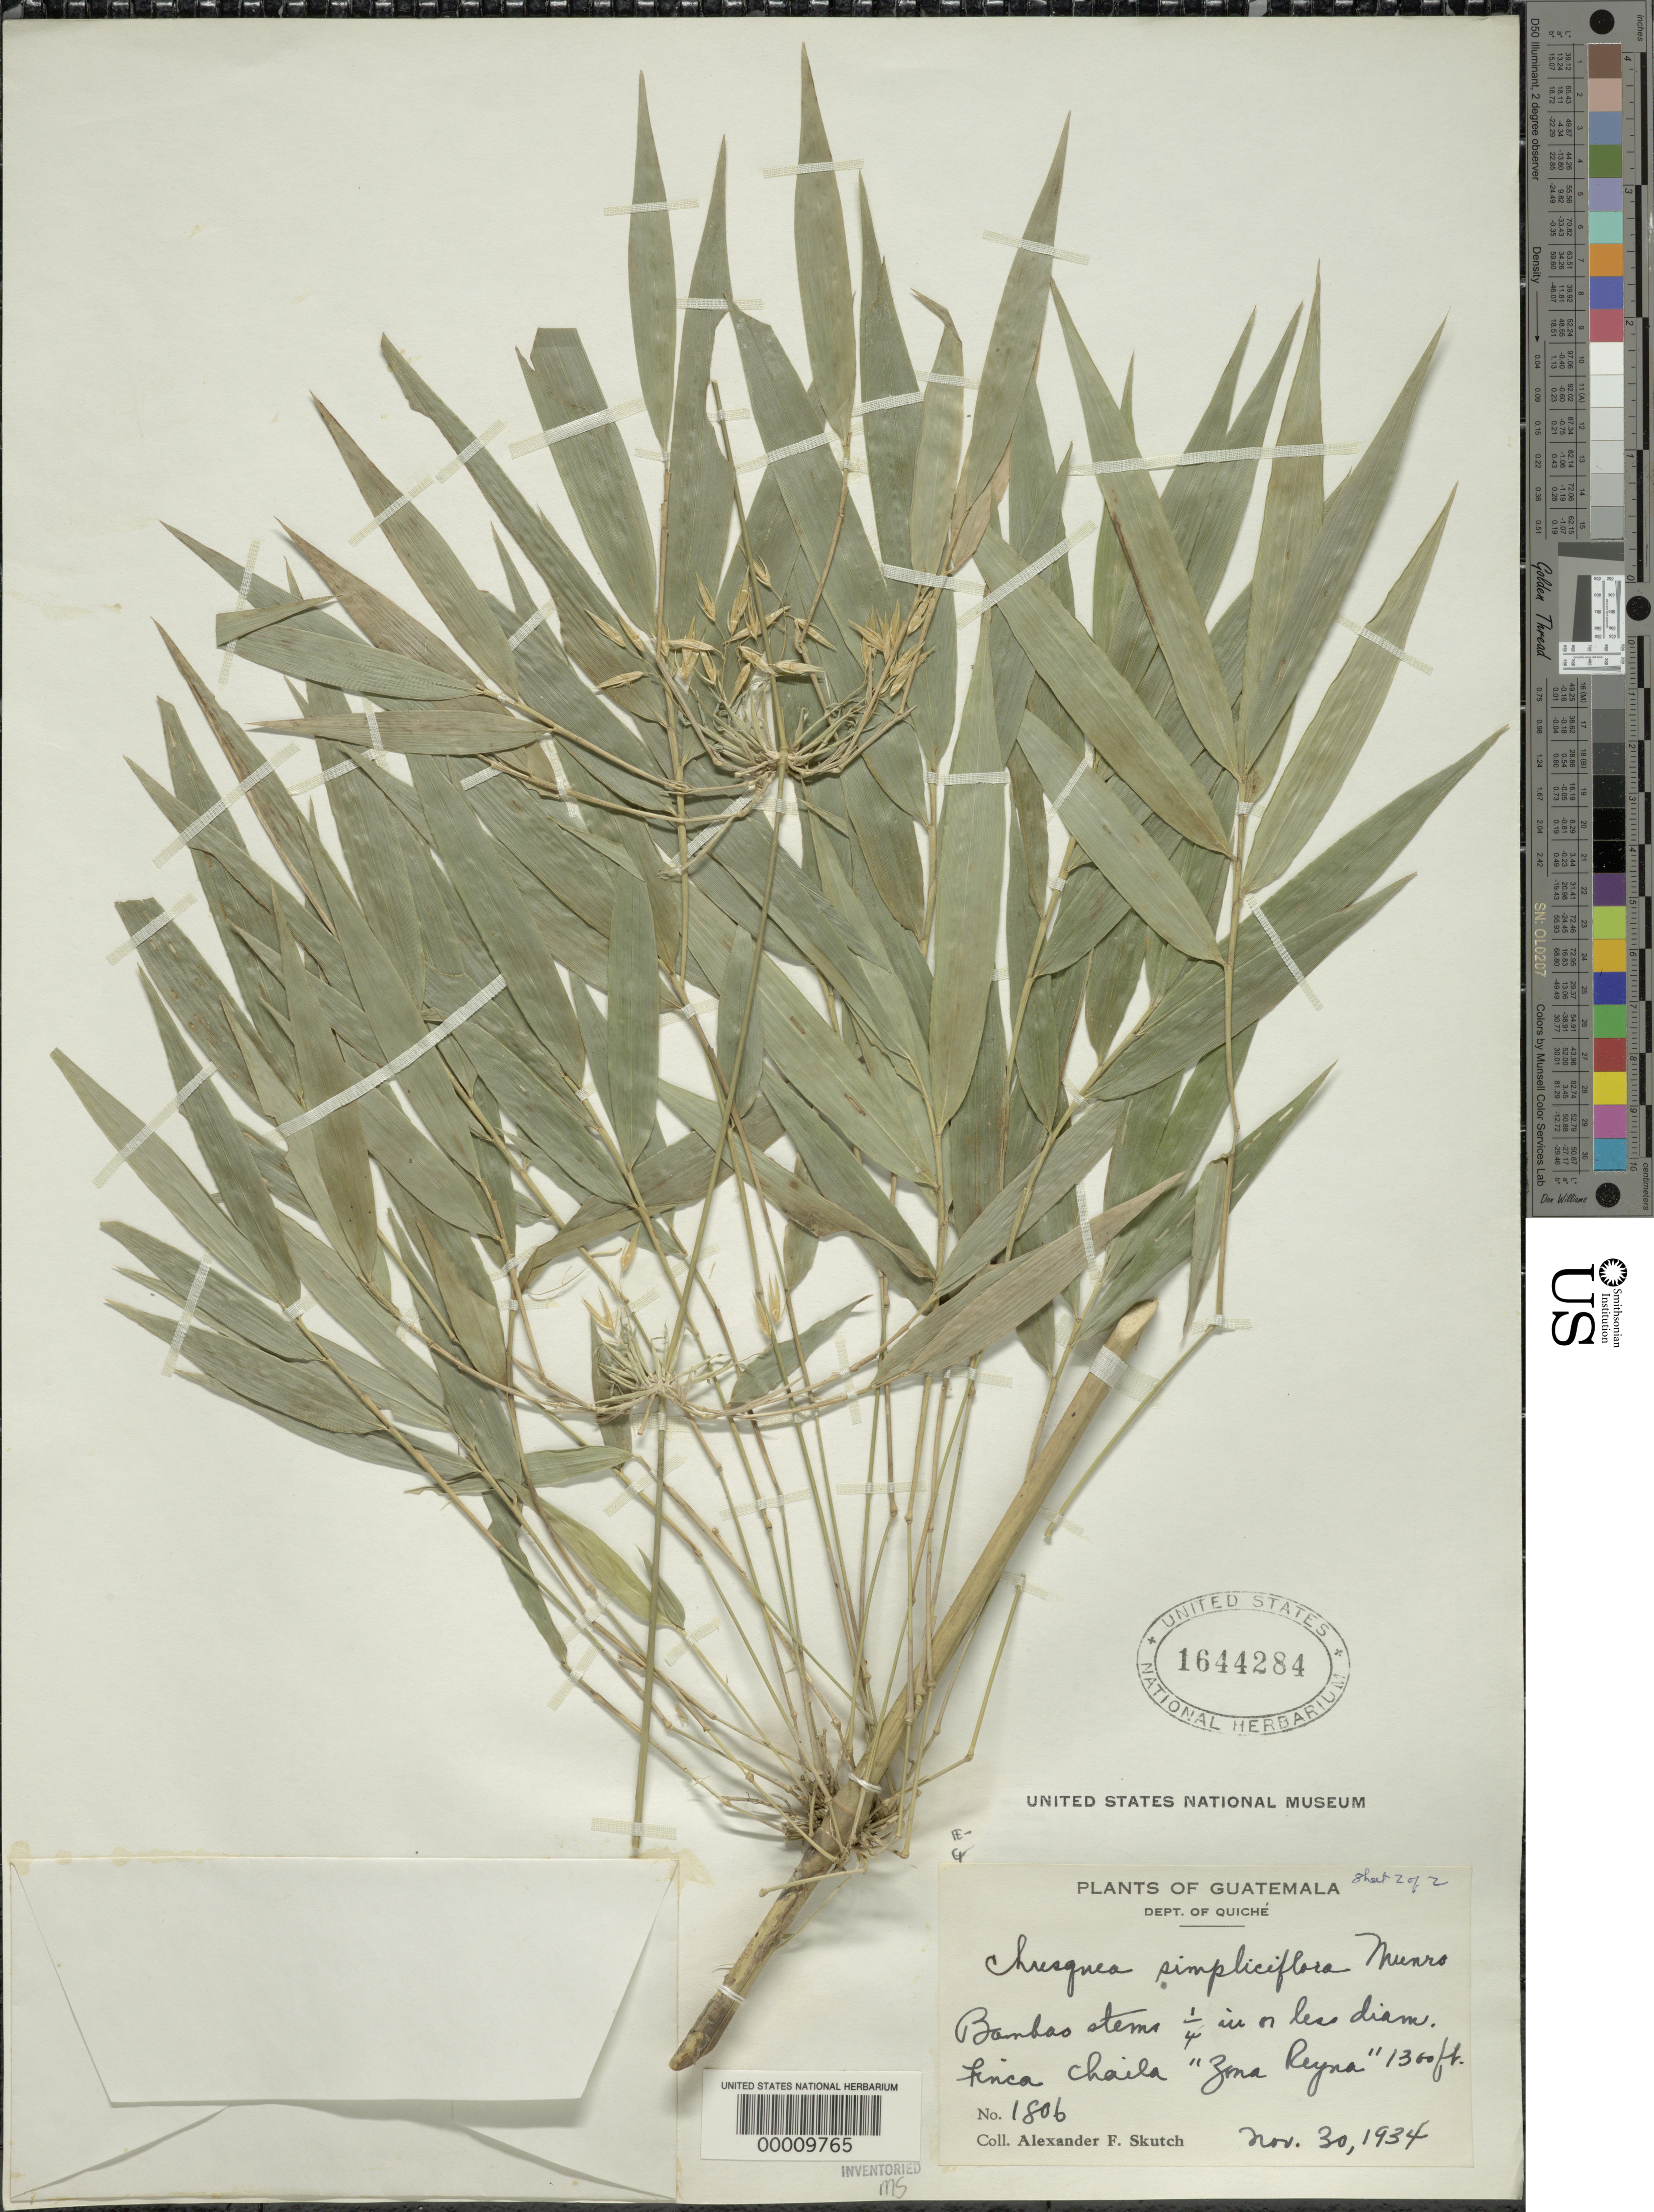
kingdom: Plantae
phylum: Tracheophyta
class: Liliopsida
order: Poales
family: Poaceae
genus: Chusquea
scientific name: Chusquea simpliciflora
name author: Munro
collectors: A. F. Skutch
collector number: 1806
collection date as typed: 30 Nov 1934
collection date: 1934-11-30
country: Guatemala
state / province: El Quiché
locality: Finca Chaila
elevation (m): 396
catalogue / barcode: US 1644284